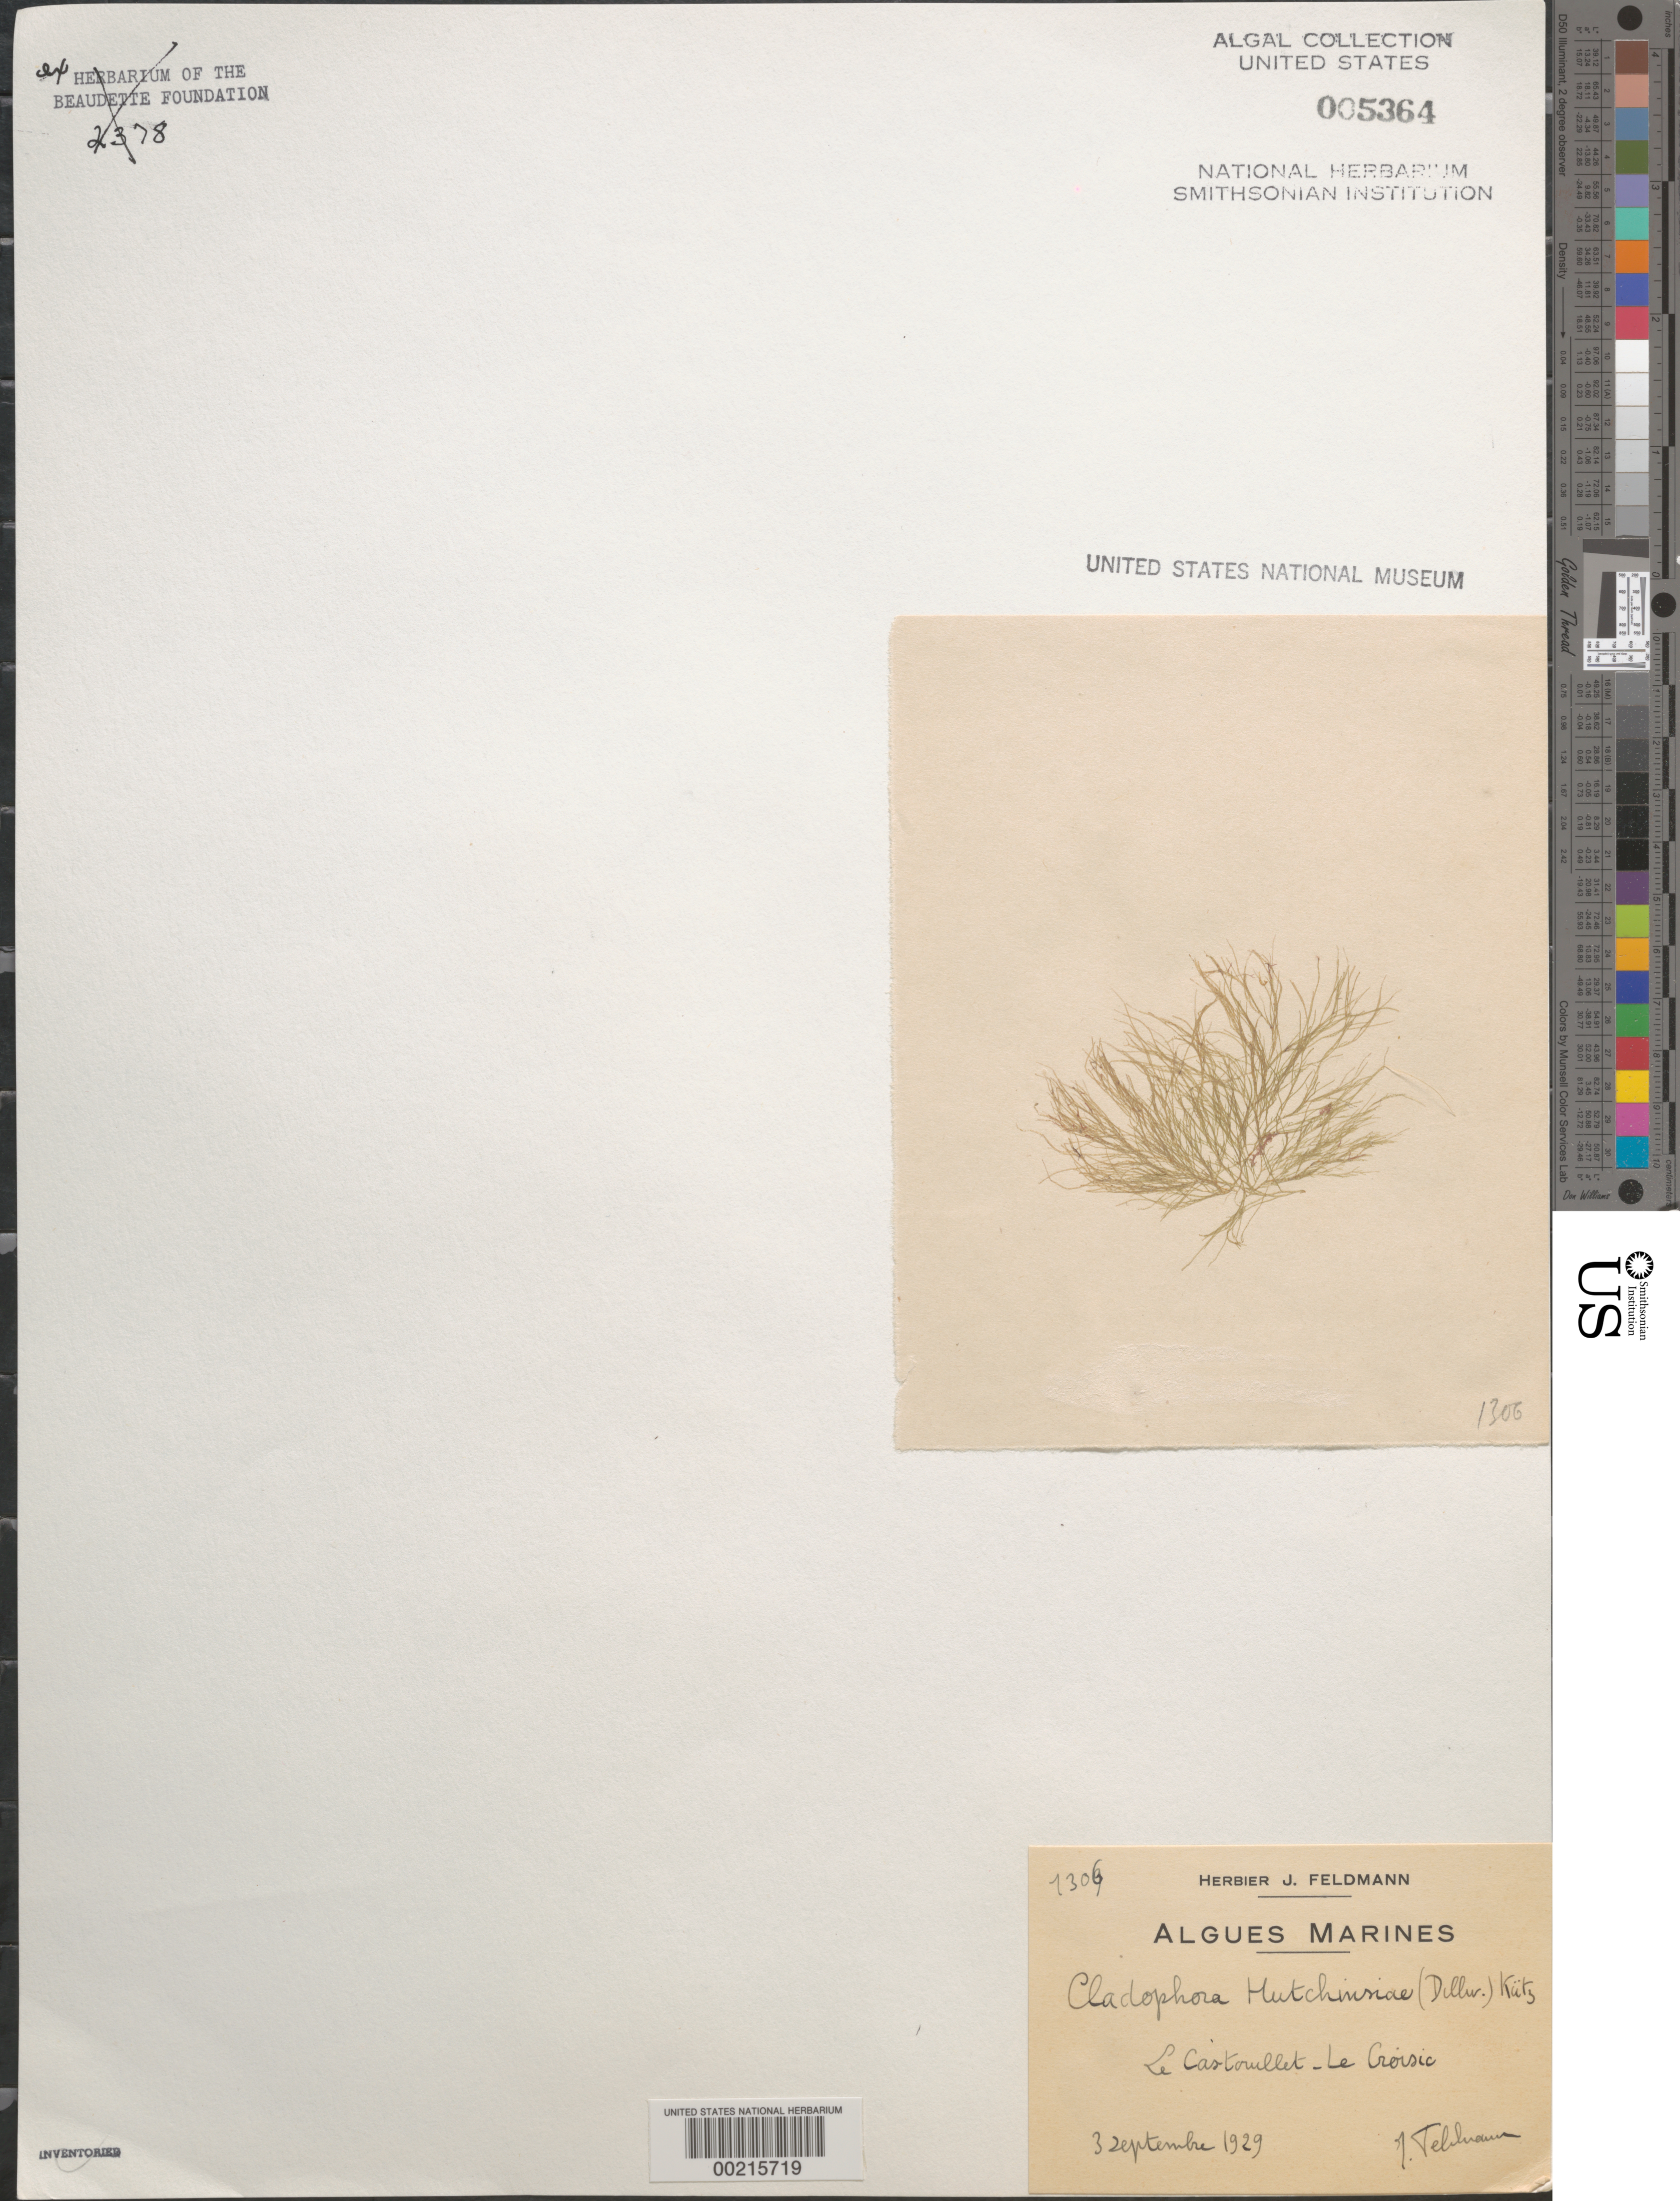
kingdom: Plantae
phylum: Chlorophyta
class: Ulvophyceae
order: Cladophorales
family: Cladophoraceae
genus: Cladophora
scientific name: Cladophora hutchinsiae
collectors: -. Feldmann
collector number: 1306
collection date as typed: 03 Sep 1929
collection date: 1929-09-03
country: France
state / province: Pays de la Loire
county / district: Loire-Atlantique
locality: Le Croisic, Le Castorullet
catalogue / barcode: US 5364